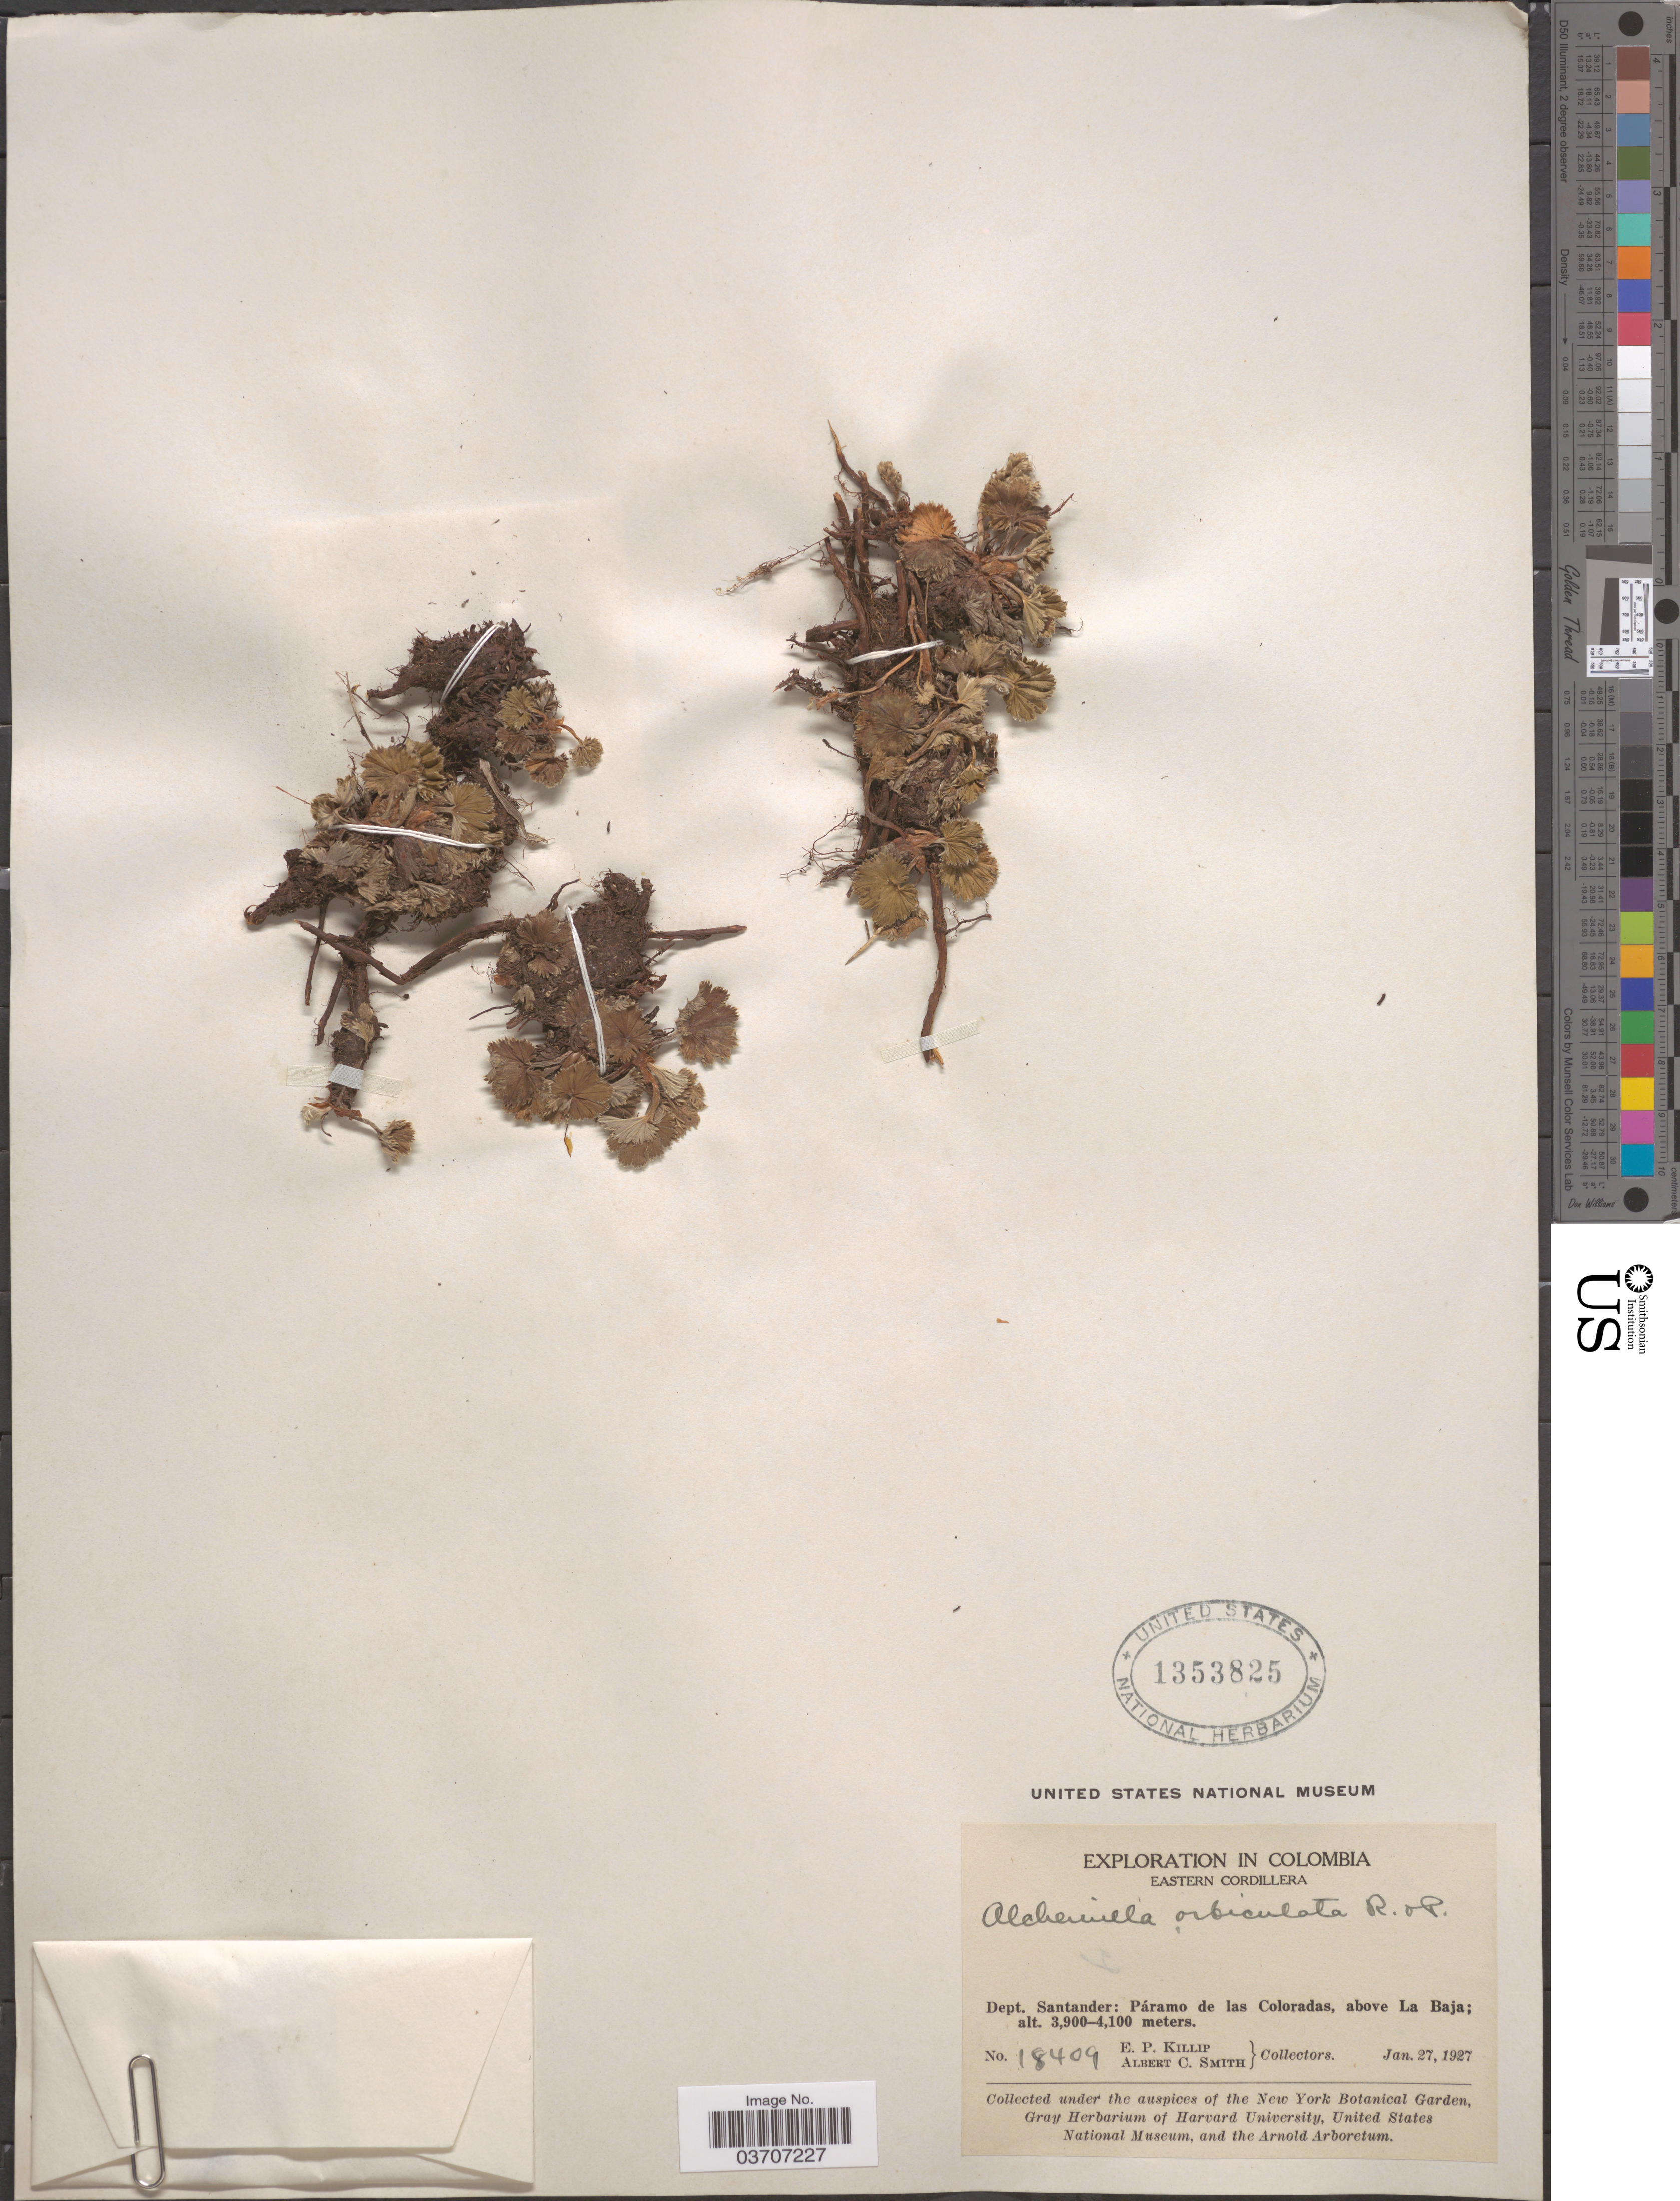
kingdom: Plantae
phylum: Tracheophyta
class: Magnoliopsida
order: Rosales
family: Rosaceae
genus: Lachemilla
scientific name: Lachemilla orbiculata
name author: (Ruiz & Pav.) Rydb.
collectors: E. P. Killip & A. C. Smith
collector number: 18409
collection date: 1927-01-27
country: Colombia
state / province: Santander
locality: Eastern Cordillera. Dept. Santander: Páramo de las Coloradas, above La Baja.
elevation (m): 3900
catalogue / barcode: US 1353825